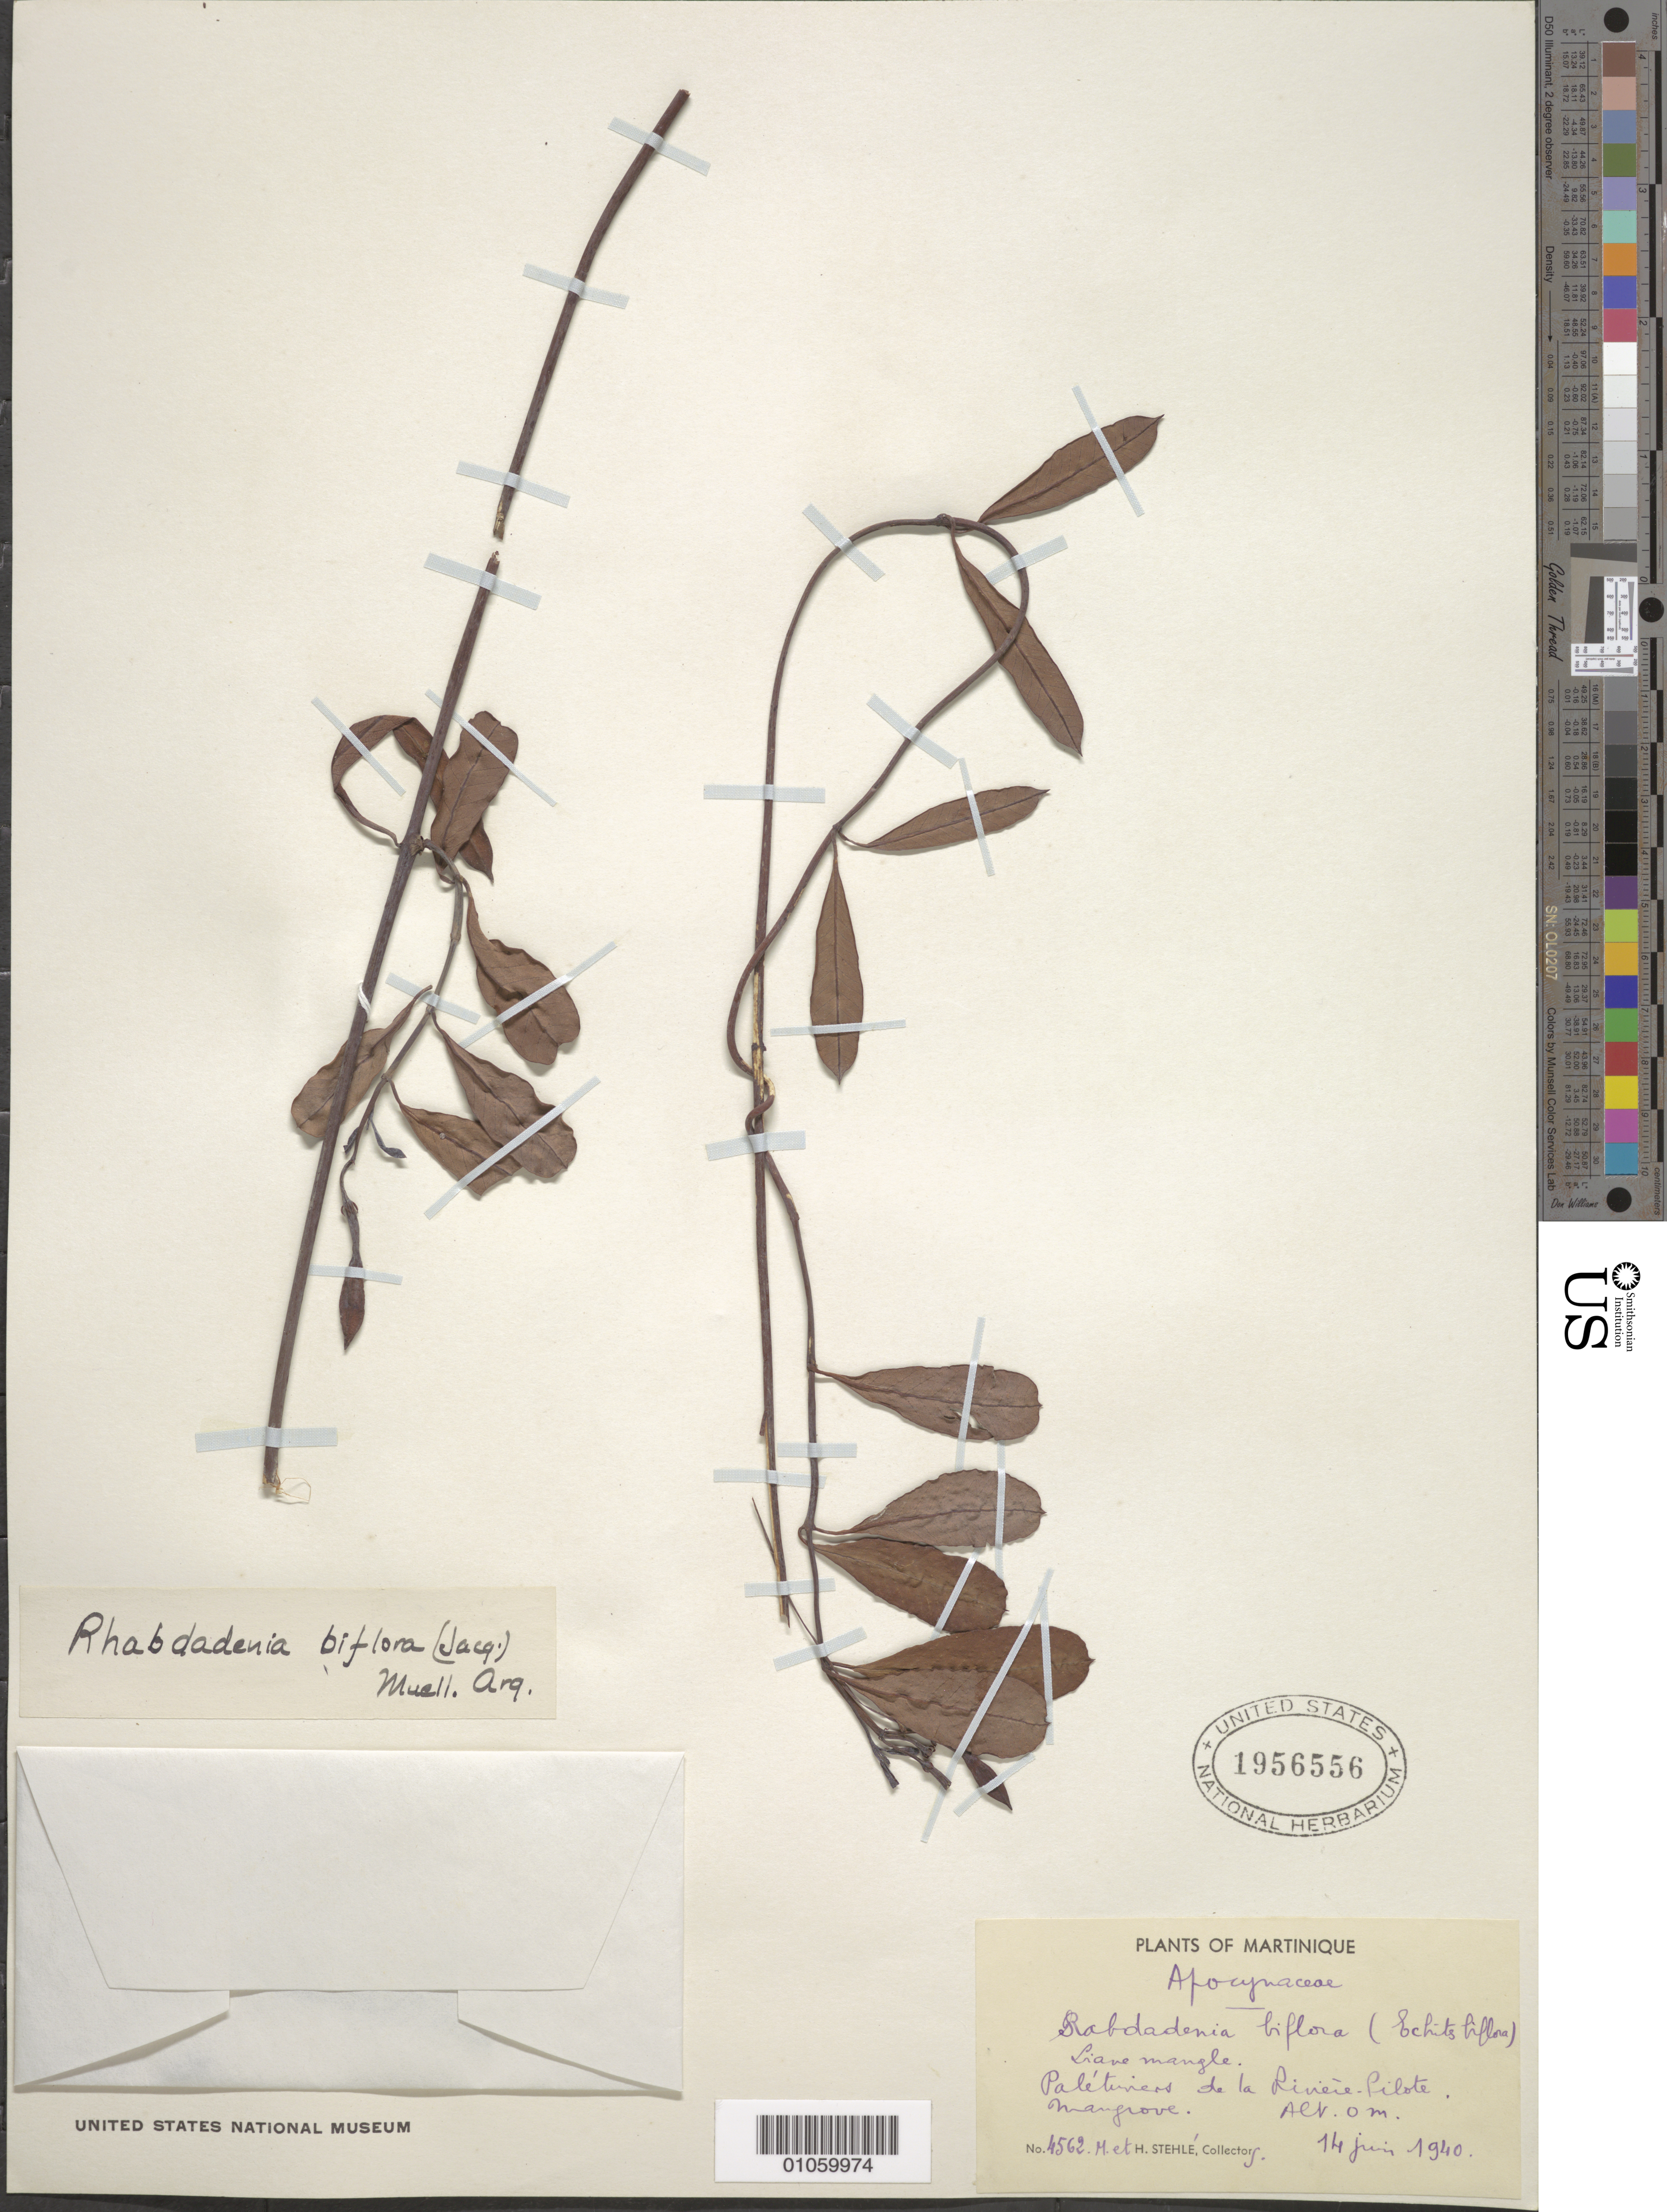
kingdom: Plantae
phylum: Tracheophyta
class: Magnoliopsida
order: Gentianales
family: Apocynaceae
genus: Rhabdadenia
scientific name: Rhabdadenia biflora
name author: (Jacq.) Müll. Arg.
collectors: H. Stehlé & M. Stehlé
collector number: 4562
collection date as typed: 14 Jun 1940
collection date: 1940-06-14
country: Martinique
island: Martinique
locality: Rivière-Pilote; mangroves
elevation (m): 0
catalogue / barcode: US 1956556